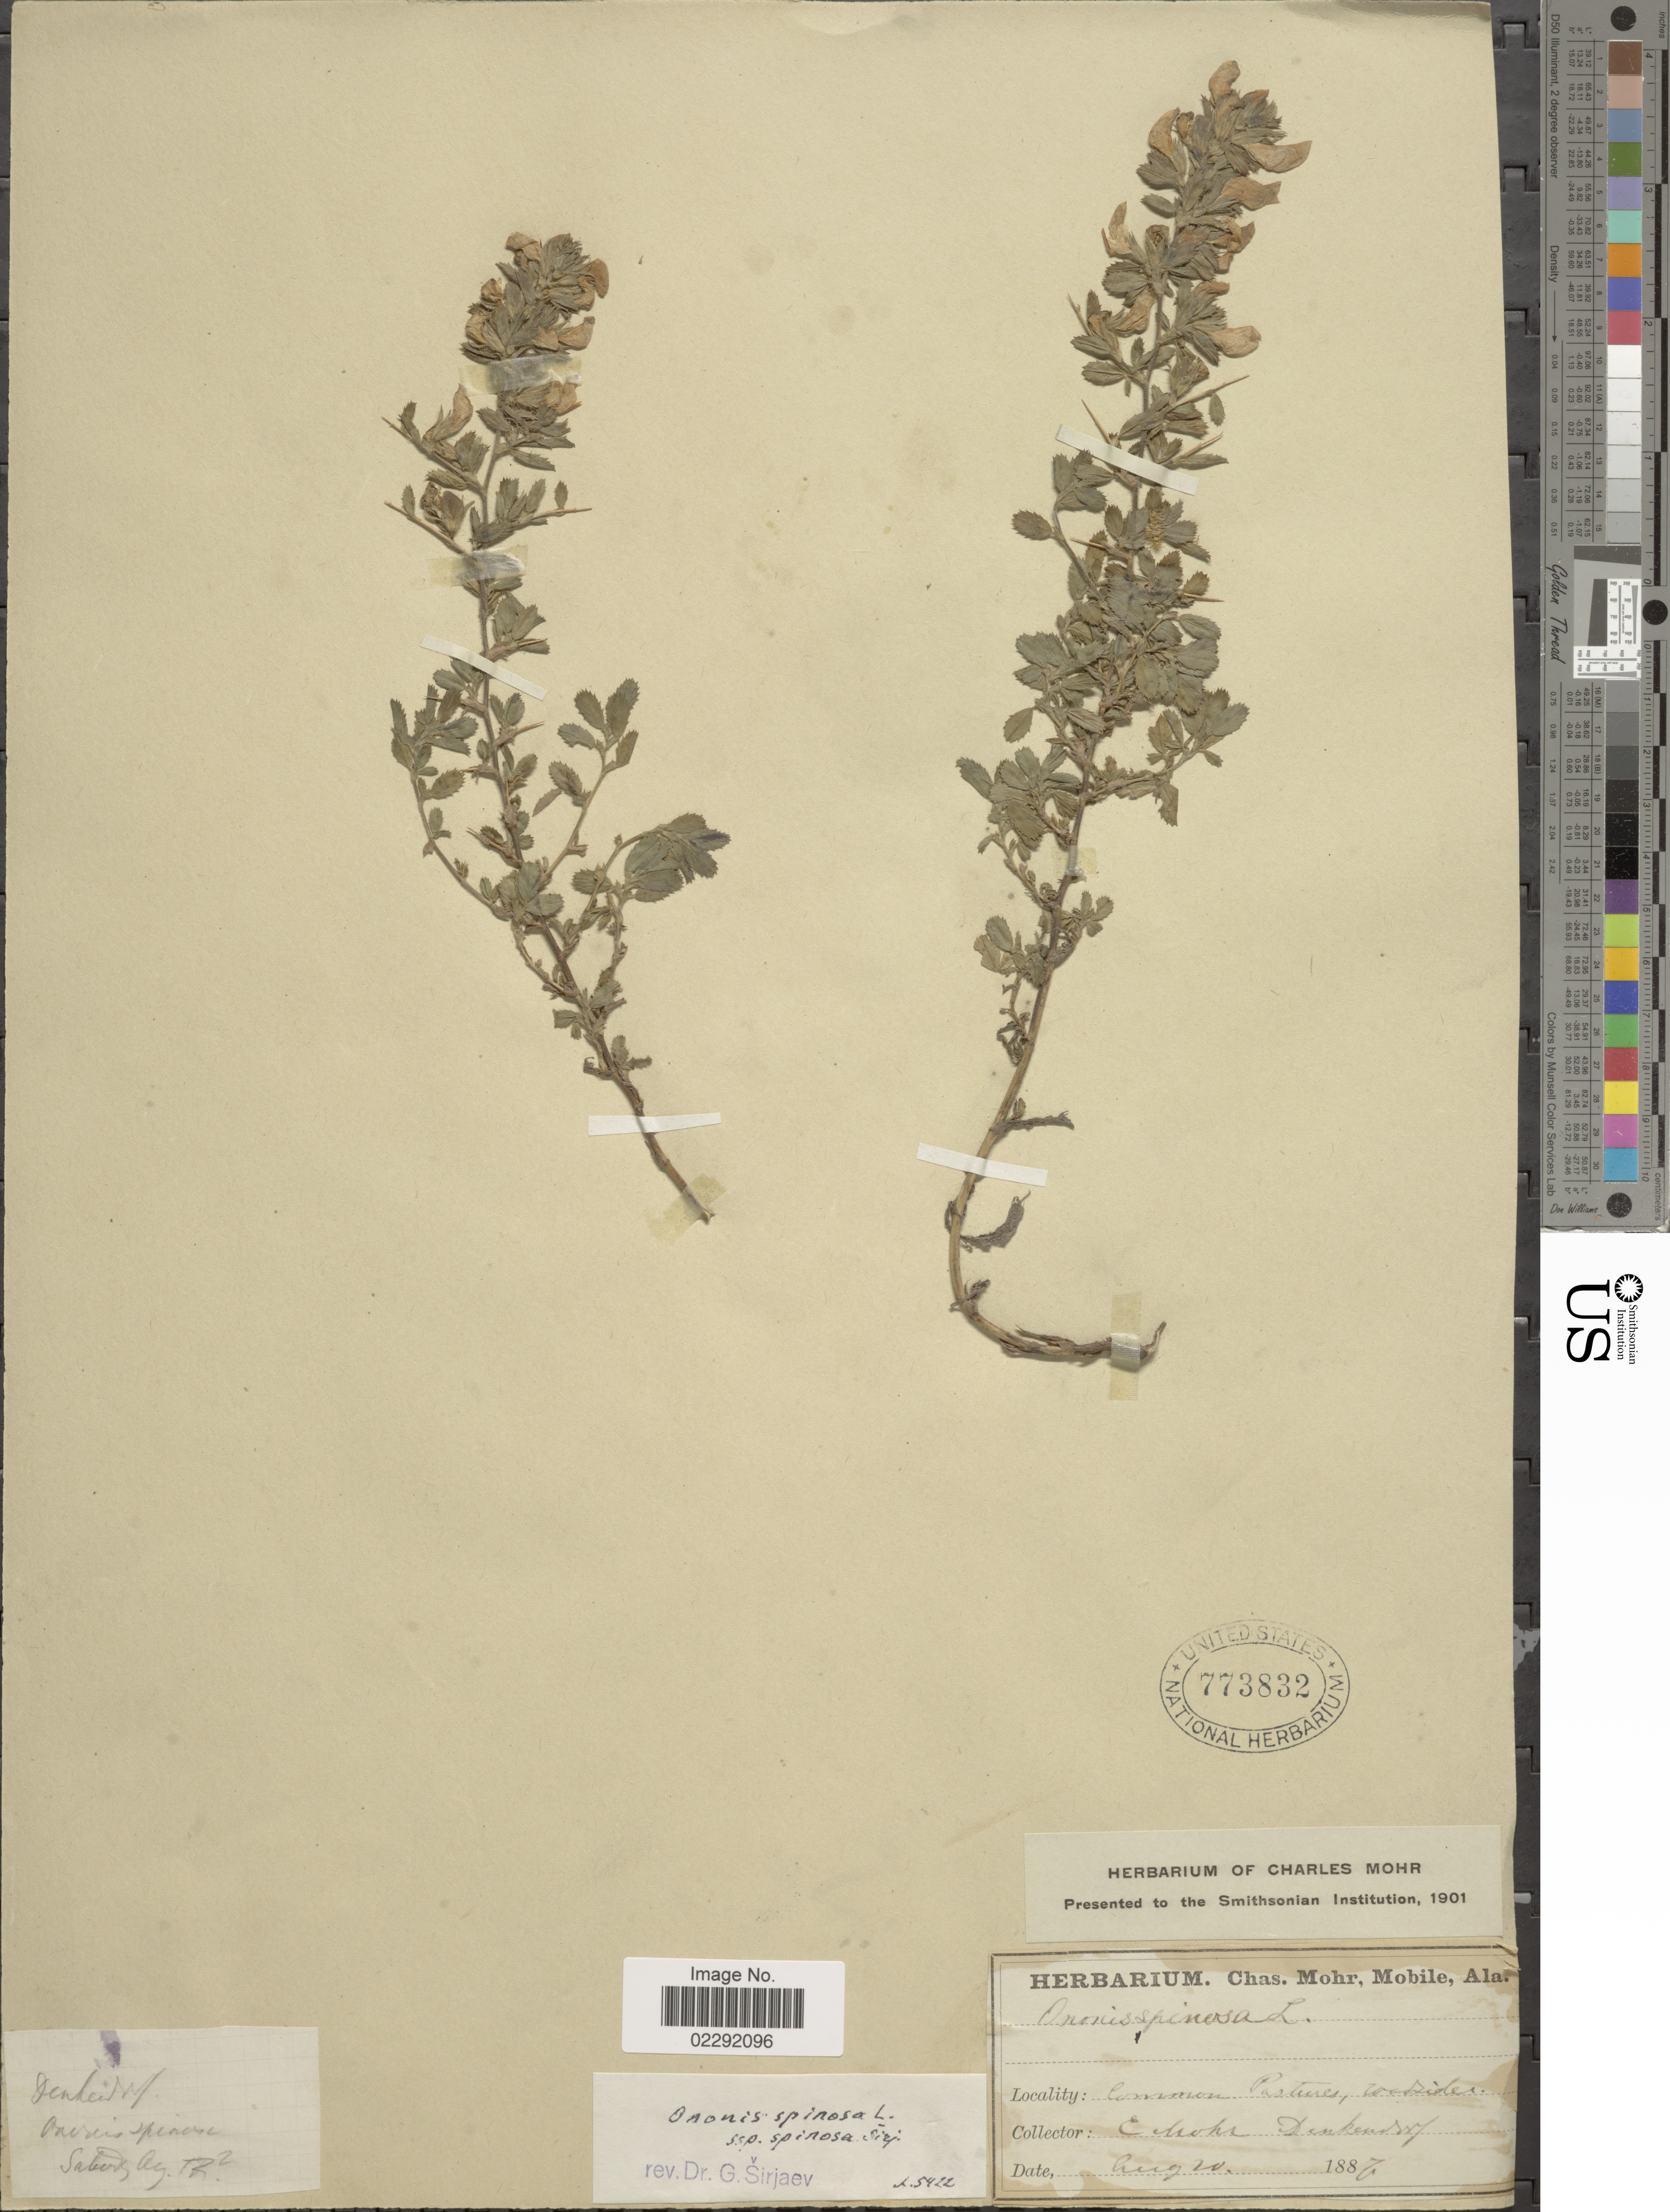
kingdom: Plantae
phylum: Tracheophyta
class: Magnoliopsida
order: Fabales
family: Fabaceae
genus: Ononis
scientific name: Ononis spinosa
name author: L.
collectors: Mohr, C. T. (herbarium)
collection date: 1887-08-20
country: Germany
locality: Sabers, common pastures, roadside, Denkendorf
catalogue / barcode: US 773832